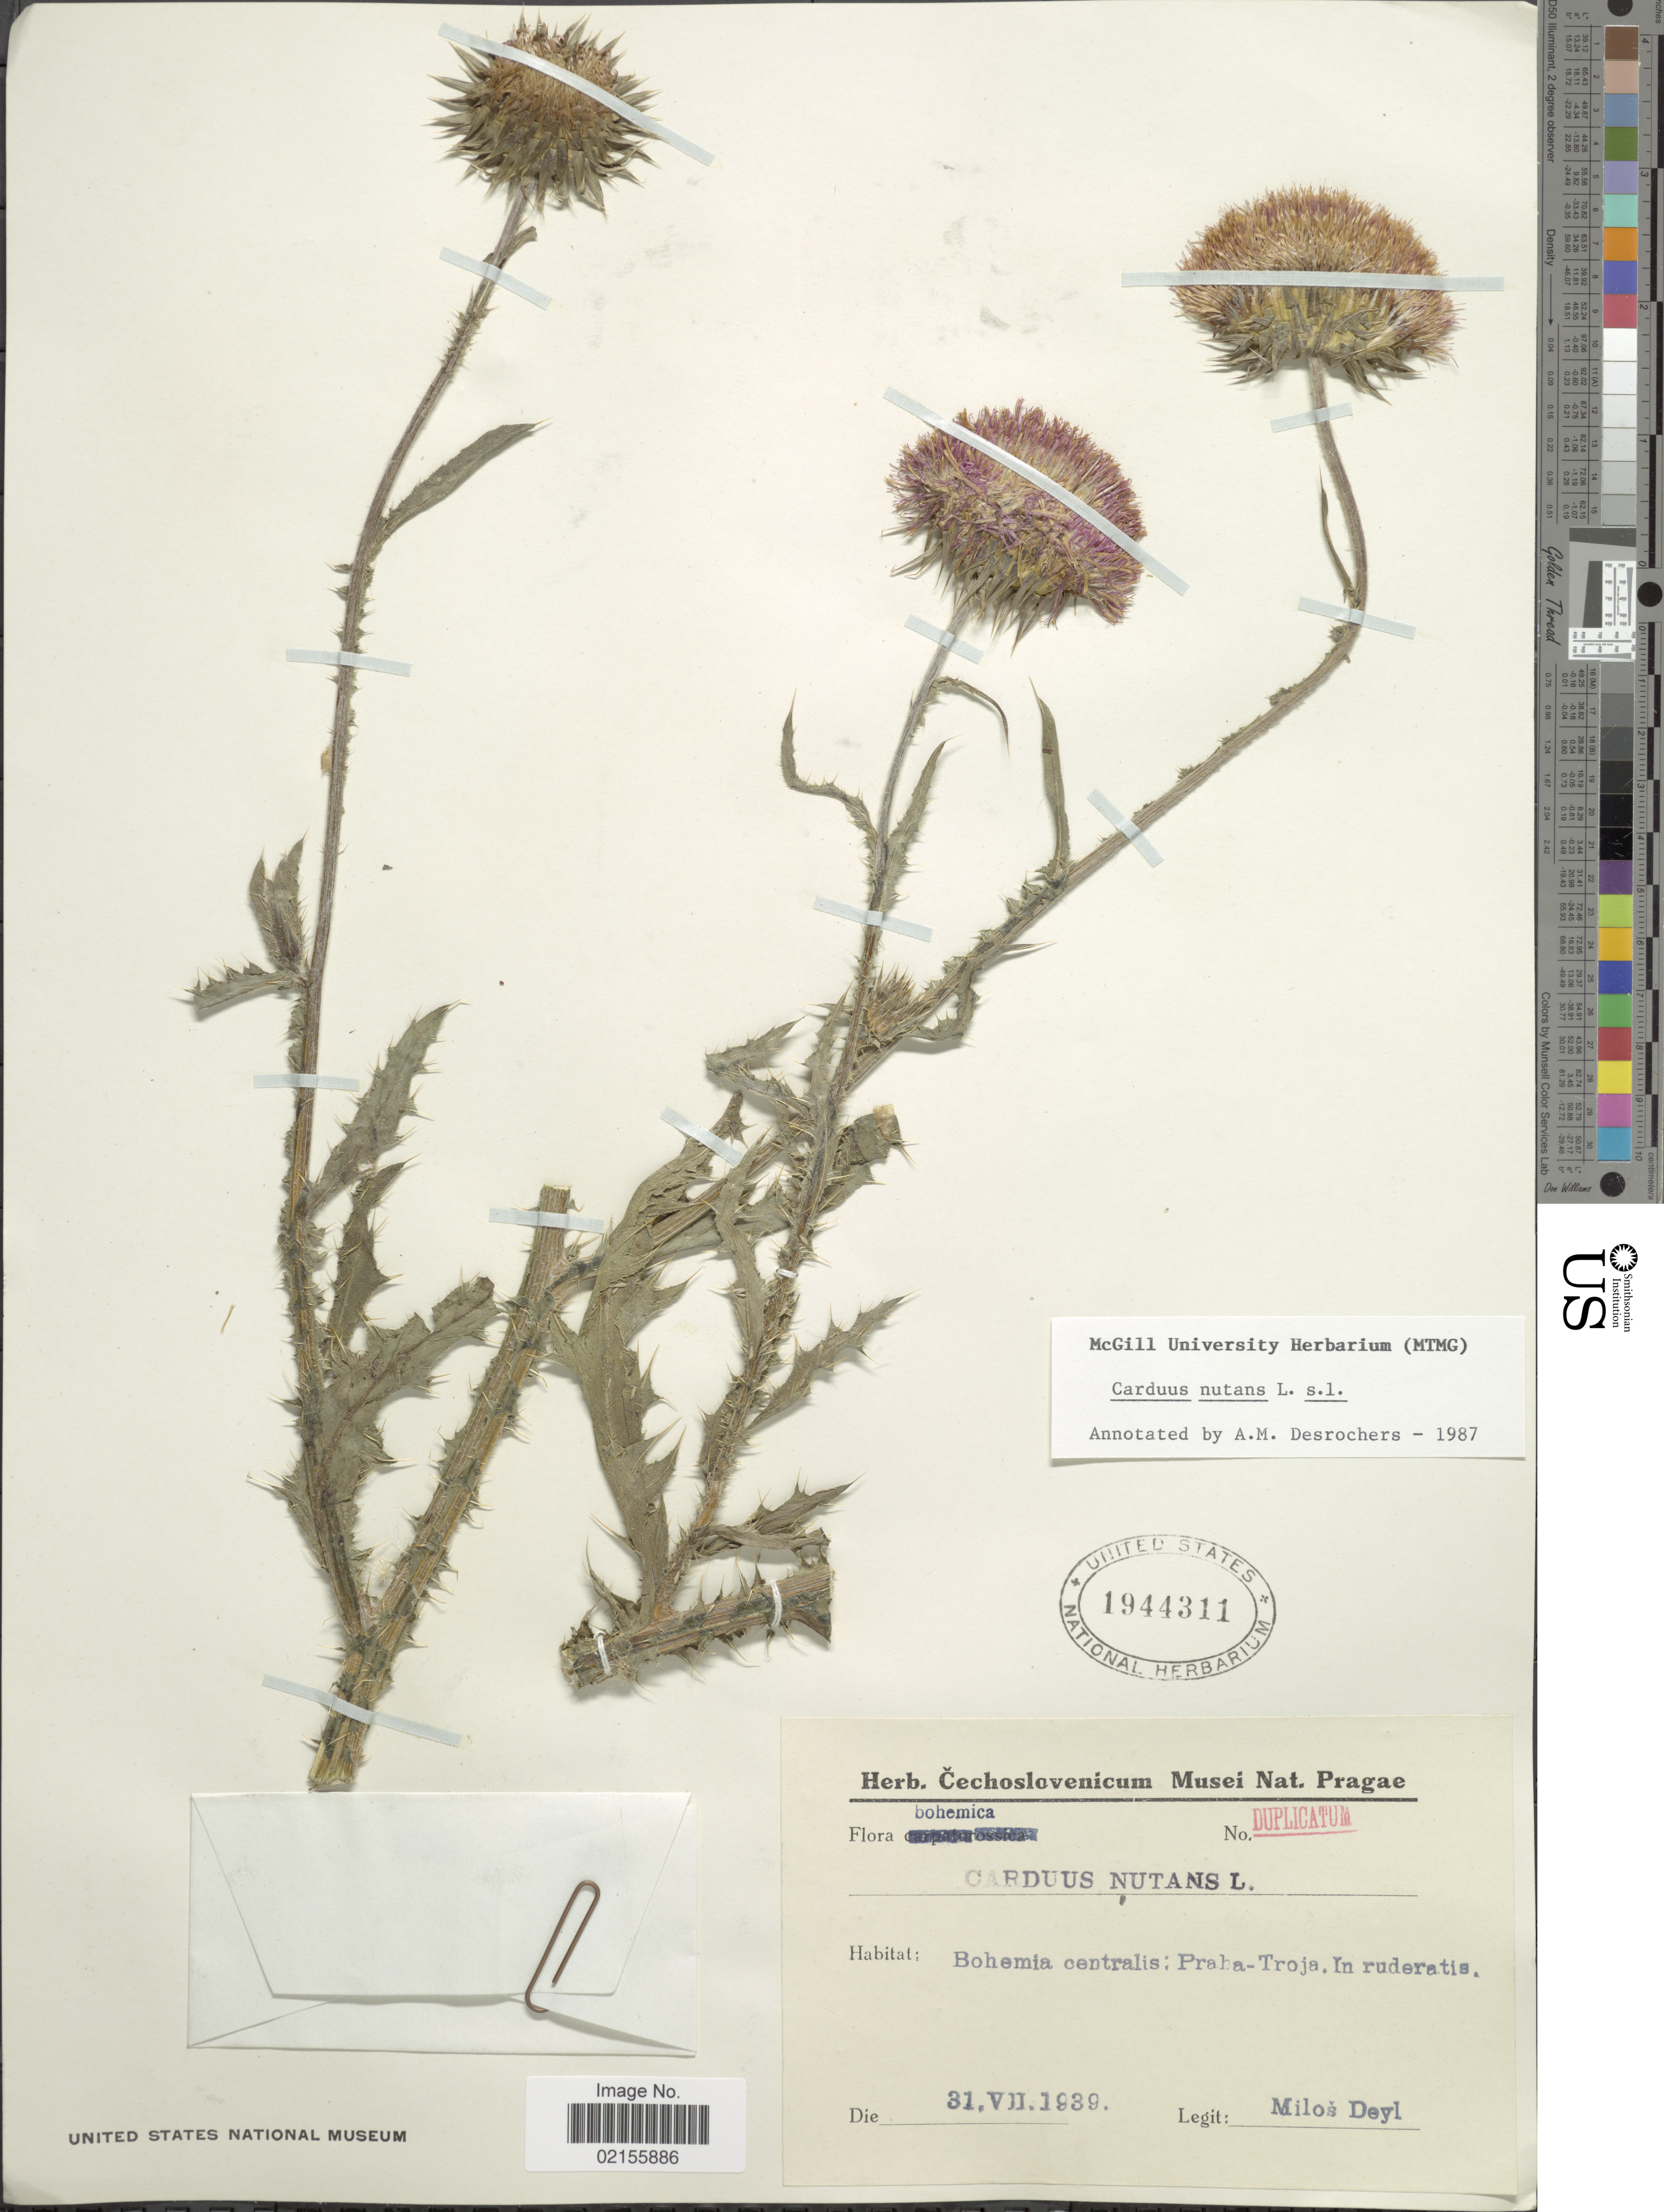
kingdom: Plantae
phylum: Tracheophyta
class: Magnoliopsida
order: Asterales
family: Asteraceae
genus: Carduus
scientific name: Carduus nutans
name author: L.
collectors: M. Deyl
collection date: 1939-07-31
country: Czechia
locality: Bohemia centralis: Praha-Troja, In ruderatis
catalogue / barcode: US 1944311